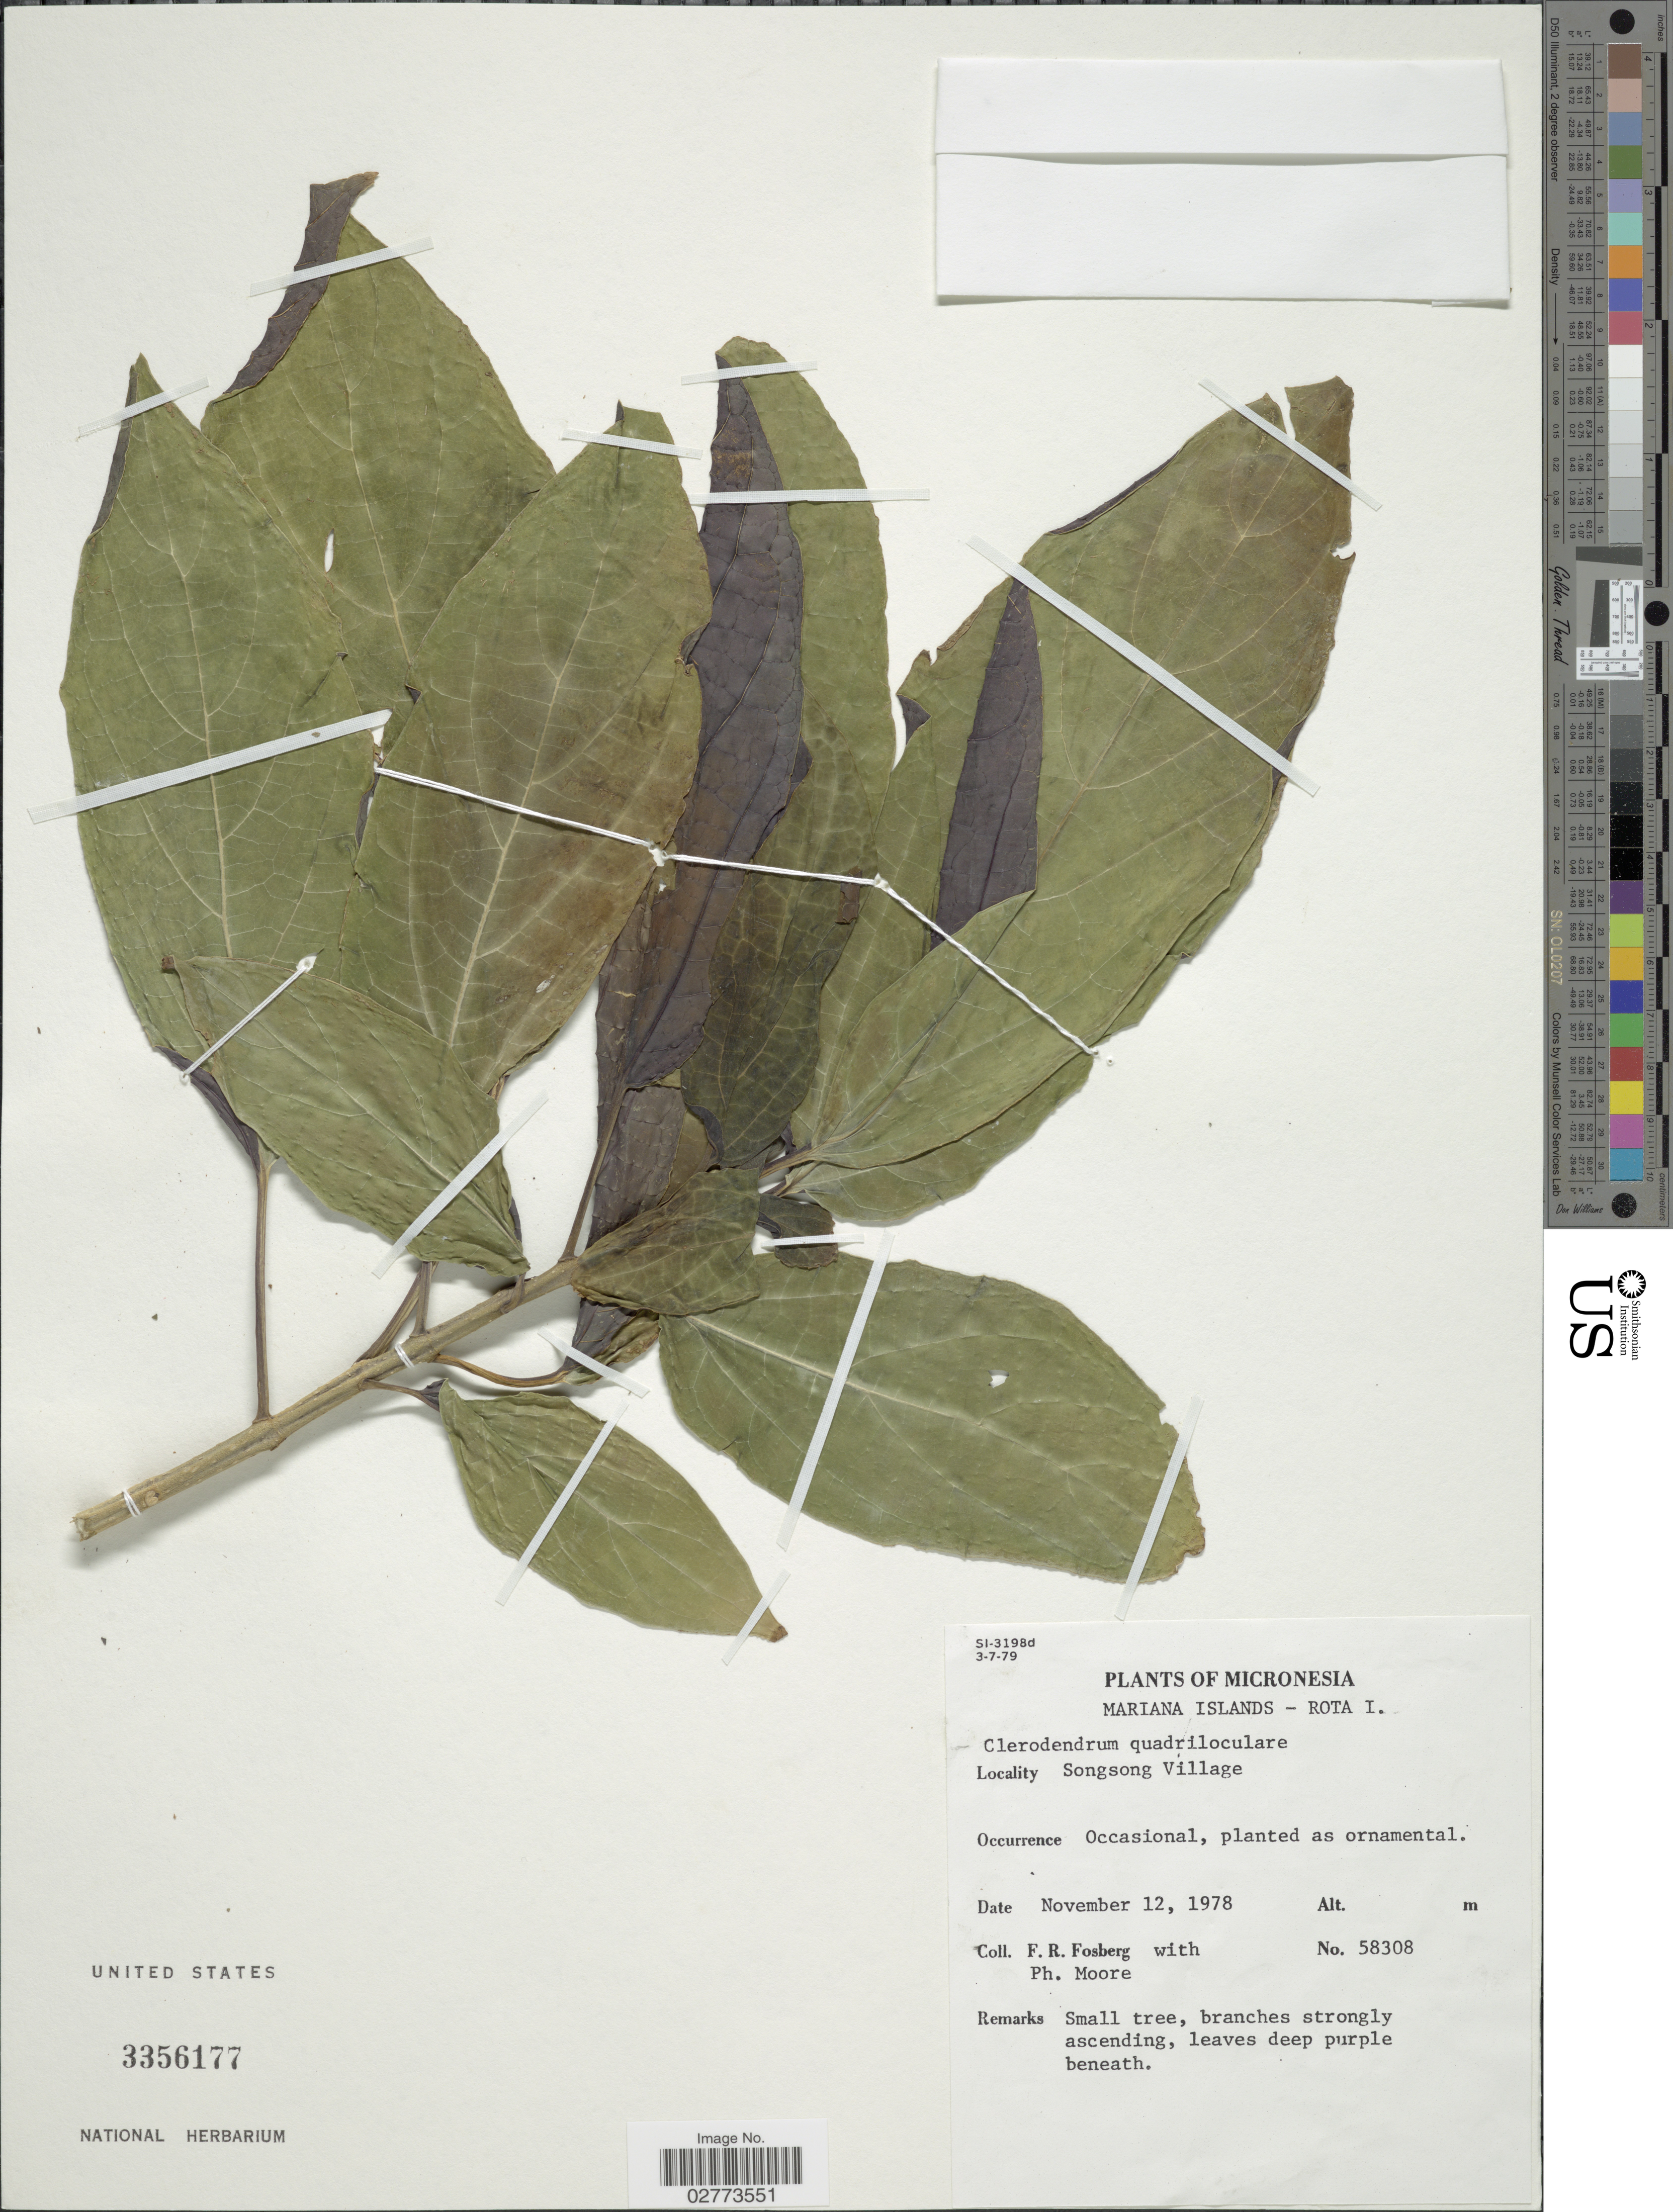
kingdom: Plantae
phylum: Tracheophyta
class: Magnoliopsida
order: Lamiales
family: Lamiaceae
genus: Clerodendrum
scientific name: Clerodendrum quadriloculare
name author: (Blanco) Merr.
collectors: F. R. Fosberg & P. Moore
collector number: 58308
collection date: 1978-11-12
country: Northern Mariana Islands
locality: Micronesia. Mariana Islands - Rota I. Songsong Village.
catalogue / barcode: US 3356177